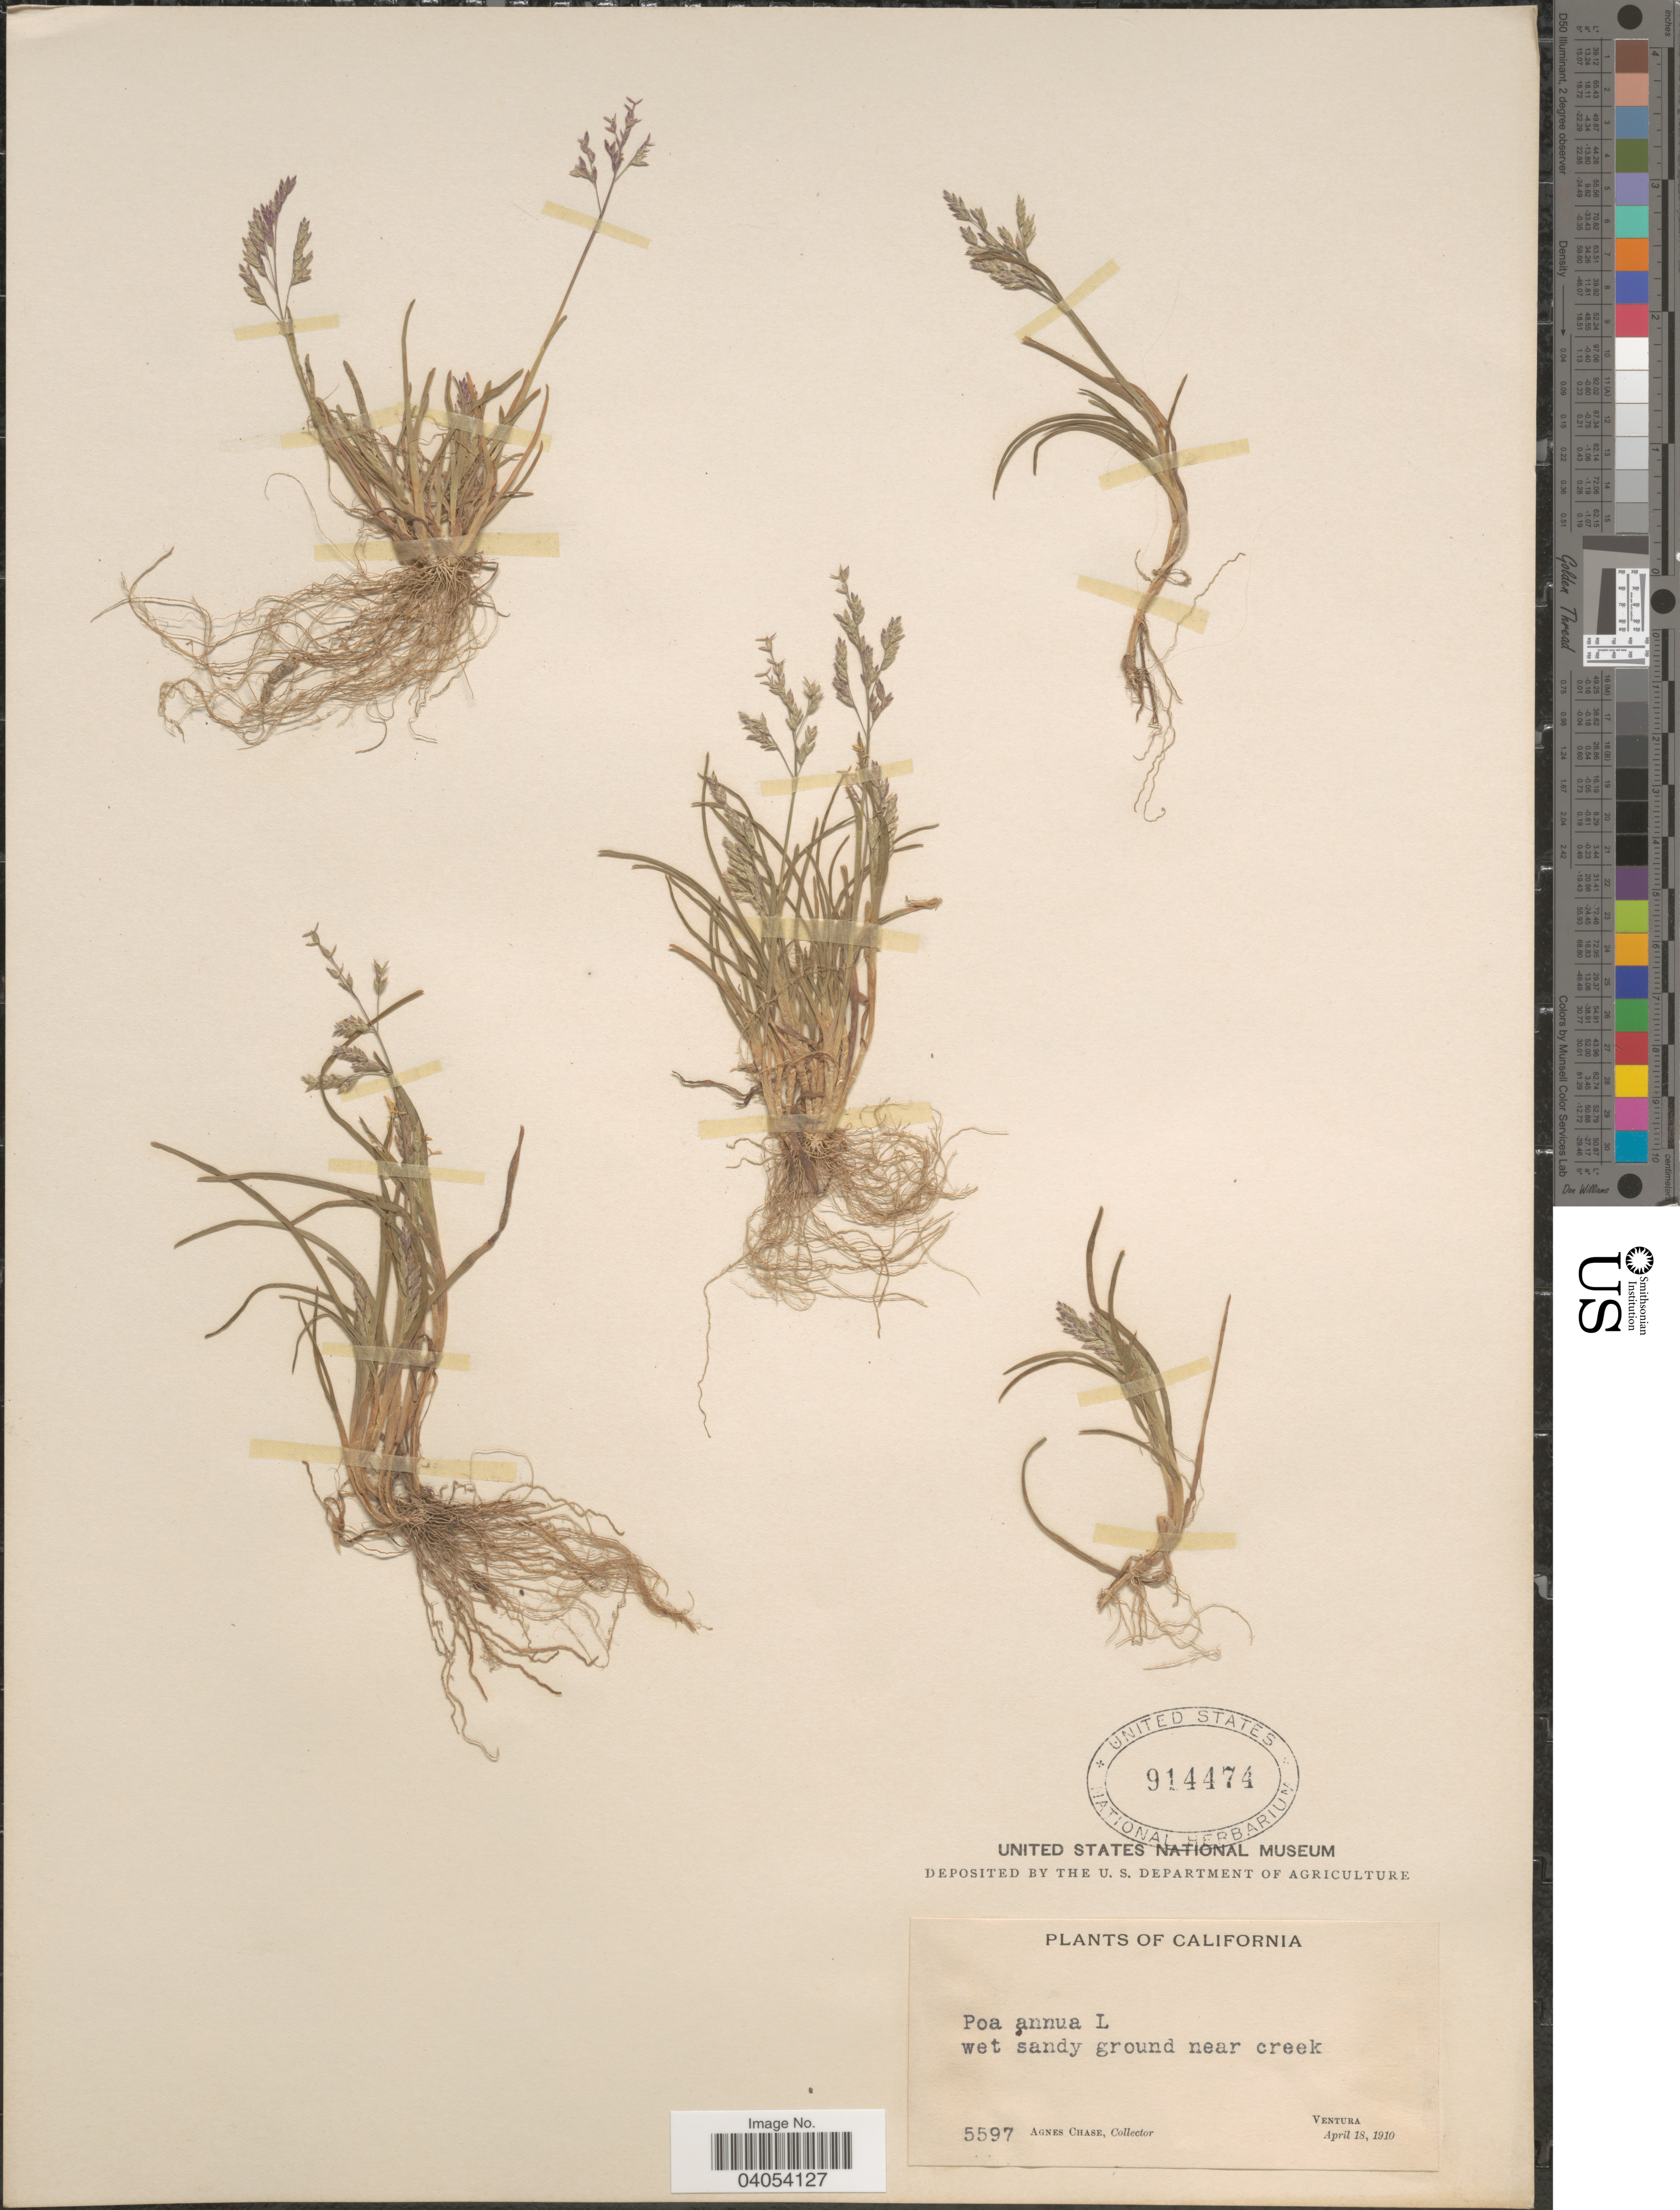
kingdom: Plantae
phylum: Tracheophyta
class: Liliopsida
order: Poales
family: Poaceae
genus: Poa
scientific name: Poa annua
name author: L.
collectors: A. Chase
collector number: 5597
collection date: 1910-04-18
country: United States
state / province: California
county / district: Ventura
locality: Near creek, Ventura.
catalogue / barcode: US 914474